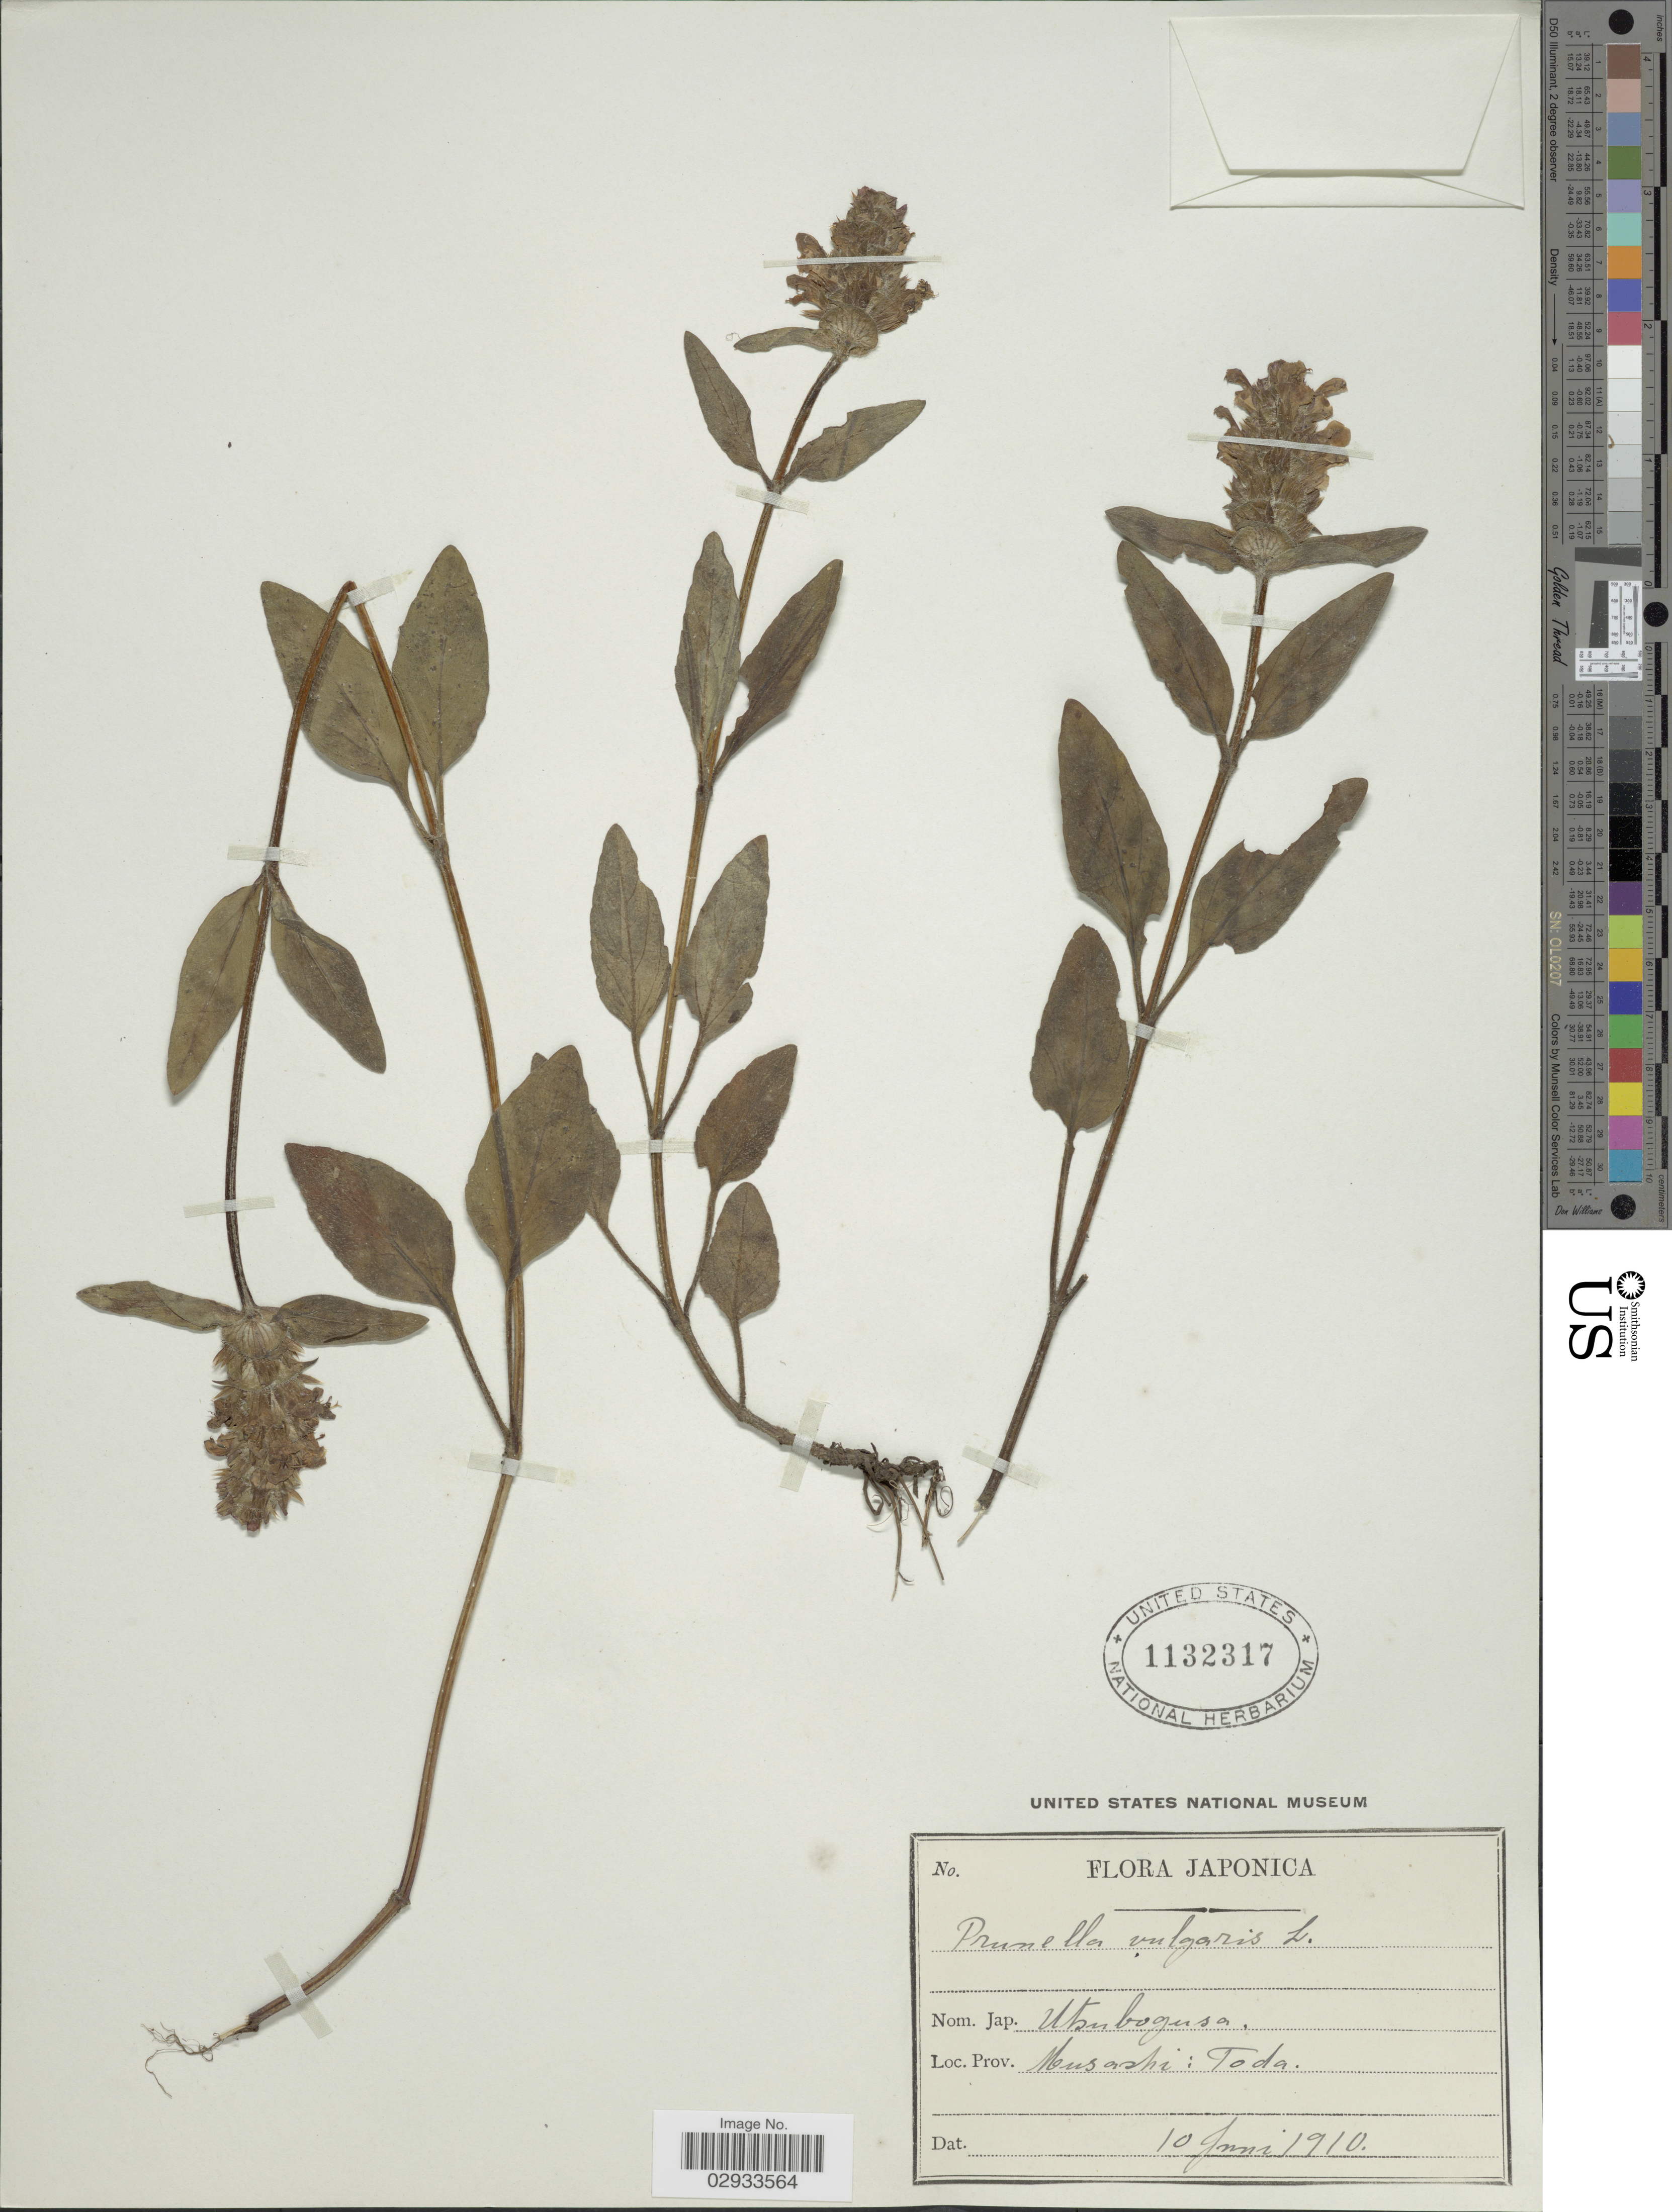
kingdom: Plantae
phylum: Tracheophyta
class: Magnoliopsida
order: Lamiales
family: Lamiaceae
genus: Prunella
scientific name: Prunella vulgaris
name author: L.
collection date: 1910-06-10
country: Japan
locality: Musashi: Toda.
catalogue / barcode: US 1132317